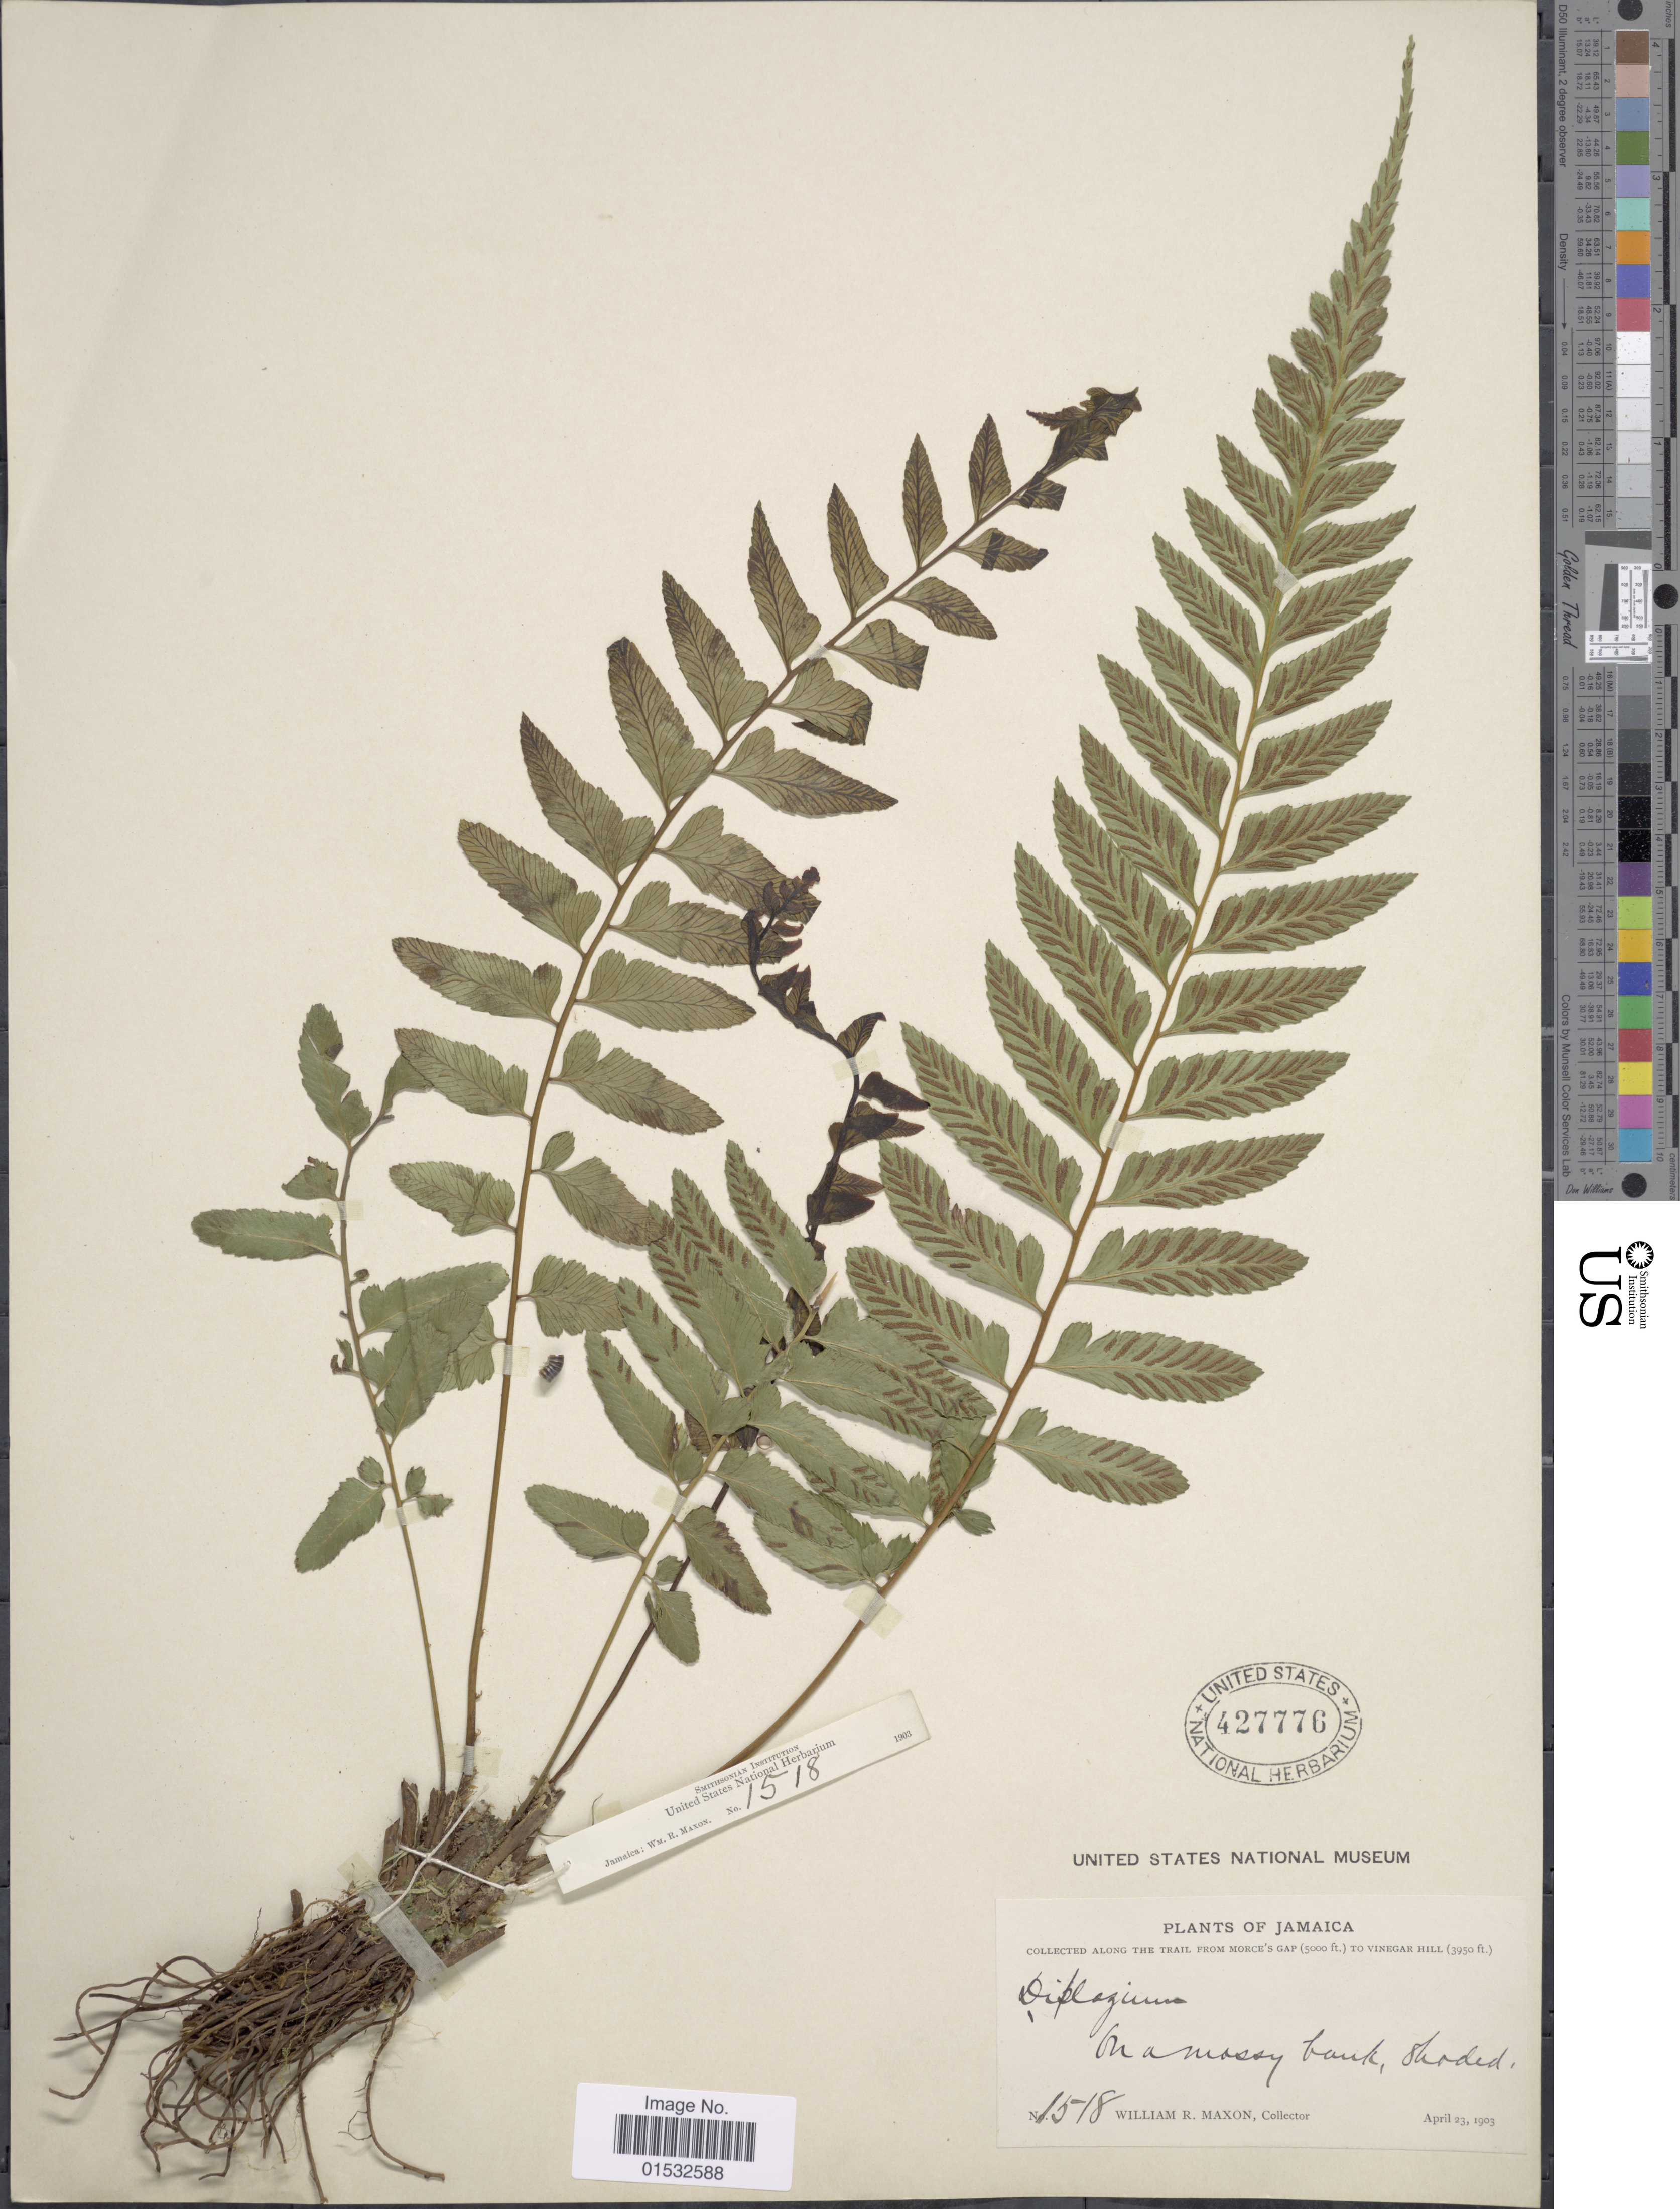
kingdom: Plantae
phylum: Tracheophyta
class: Polypodiopsida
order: Polypodiales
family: Athyriaceae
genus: Diplazium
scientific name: Diplazium unilobum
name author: (Poir.) Hieron.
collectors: W. R. Maxon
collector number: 1518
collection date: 1903-04-23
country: Jamaica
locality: Along the Trail from Morce's Gap to Vinegar Hill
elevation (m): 1204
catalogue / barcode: US 427776